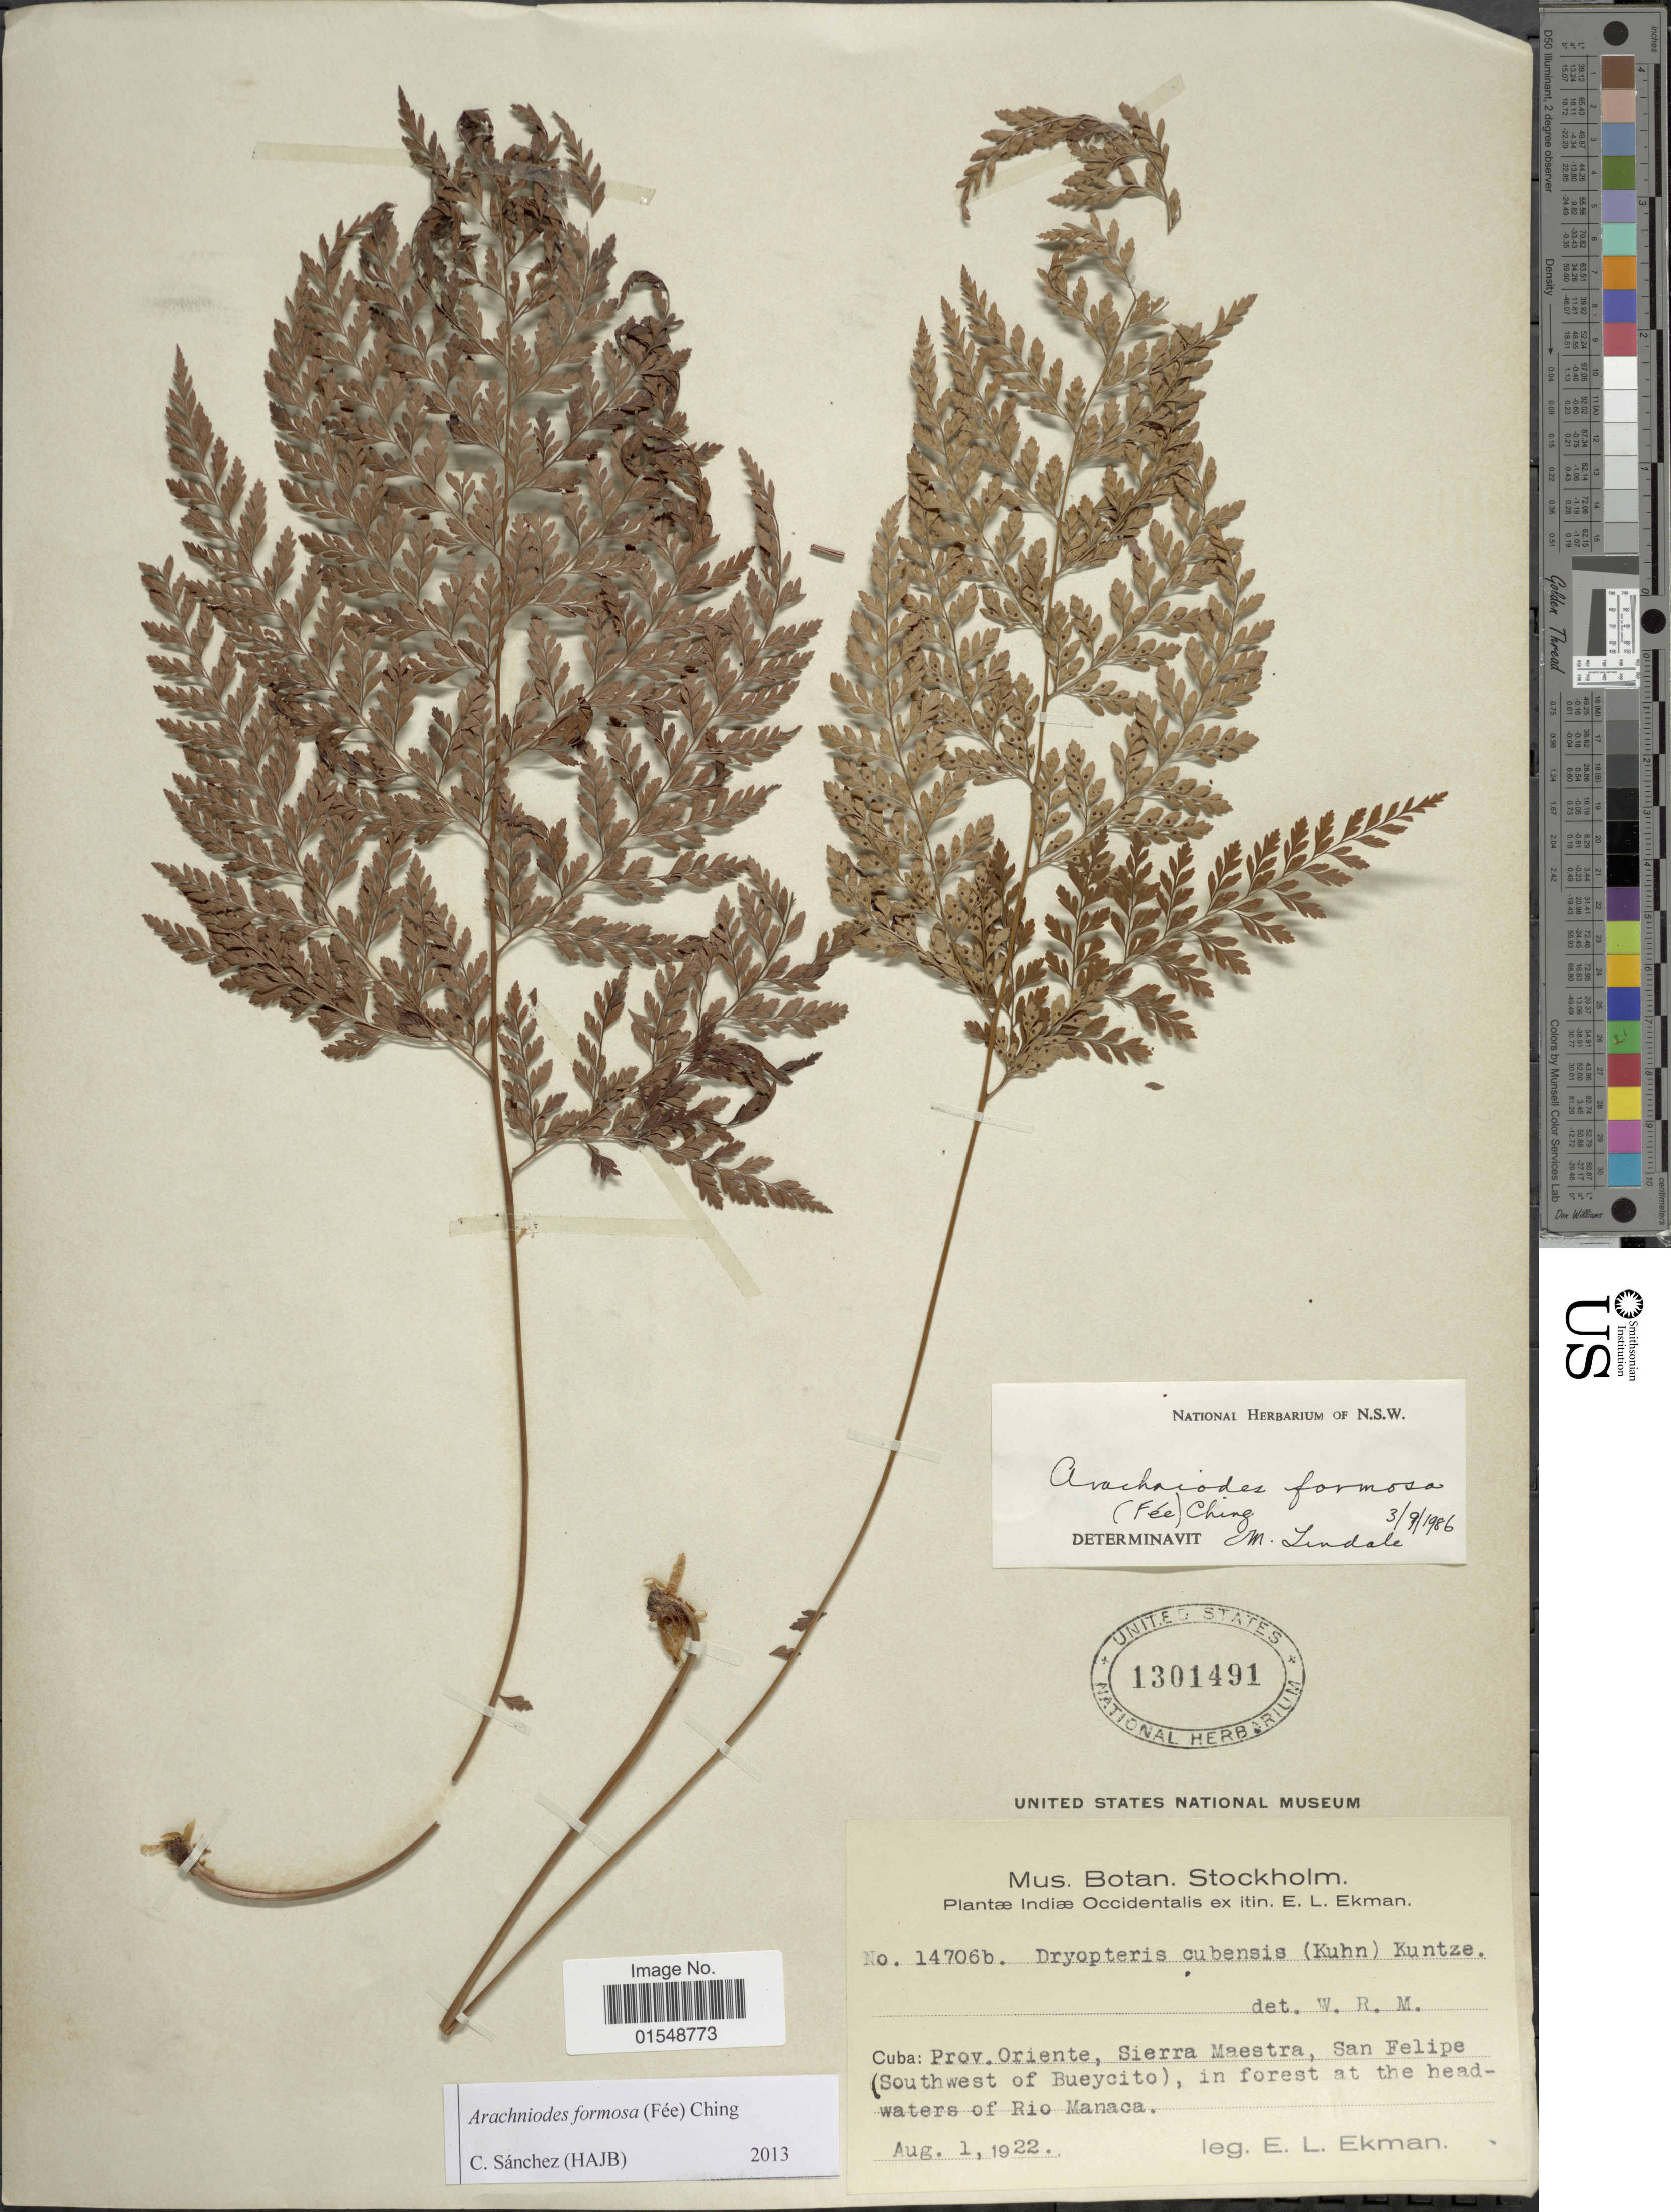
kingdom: Plantae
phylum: Tracheophyta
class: Polypodiopsida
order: Polypodiales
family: Dryopteridaceae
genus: Arachniodes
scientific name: Arachniodes formosa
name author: (Fée) Ching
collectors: E. L. Ekman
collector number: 14706b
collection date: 1922-08-01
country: Cuba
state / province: Oriente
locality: Sierra Maestra, San Felipe (Southwest of Bueycito), in forest at the headwaters of Rio Manaca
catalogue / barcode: US 1301491